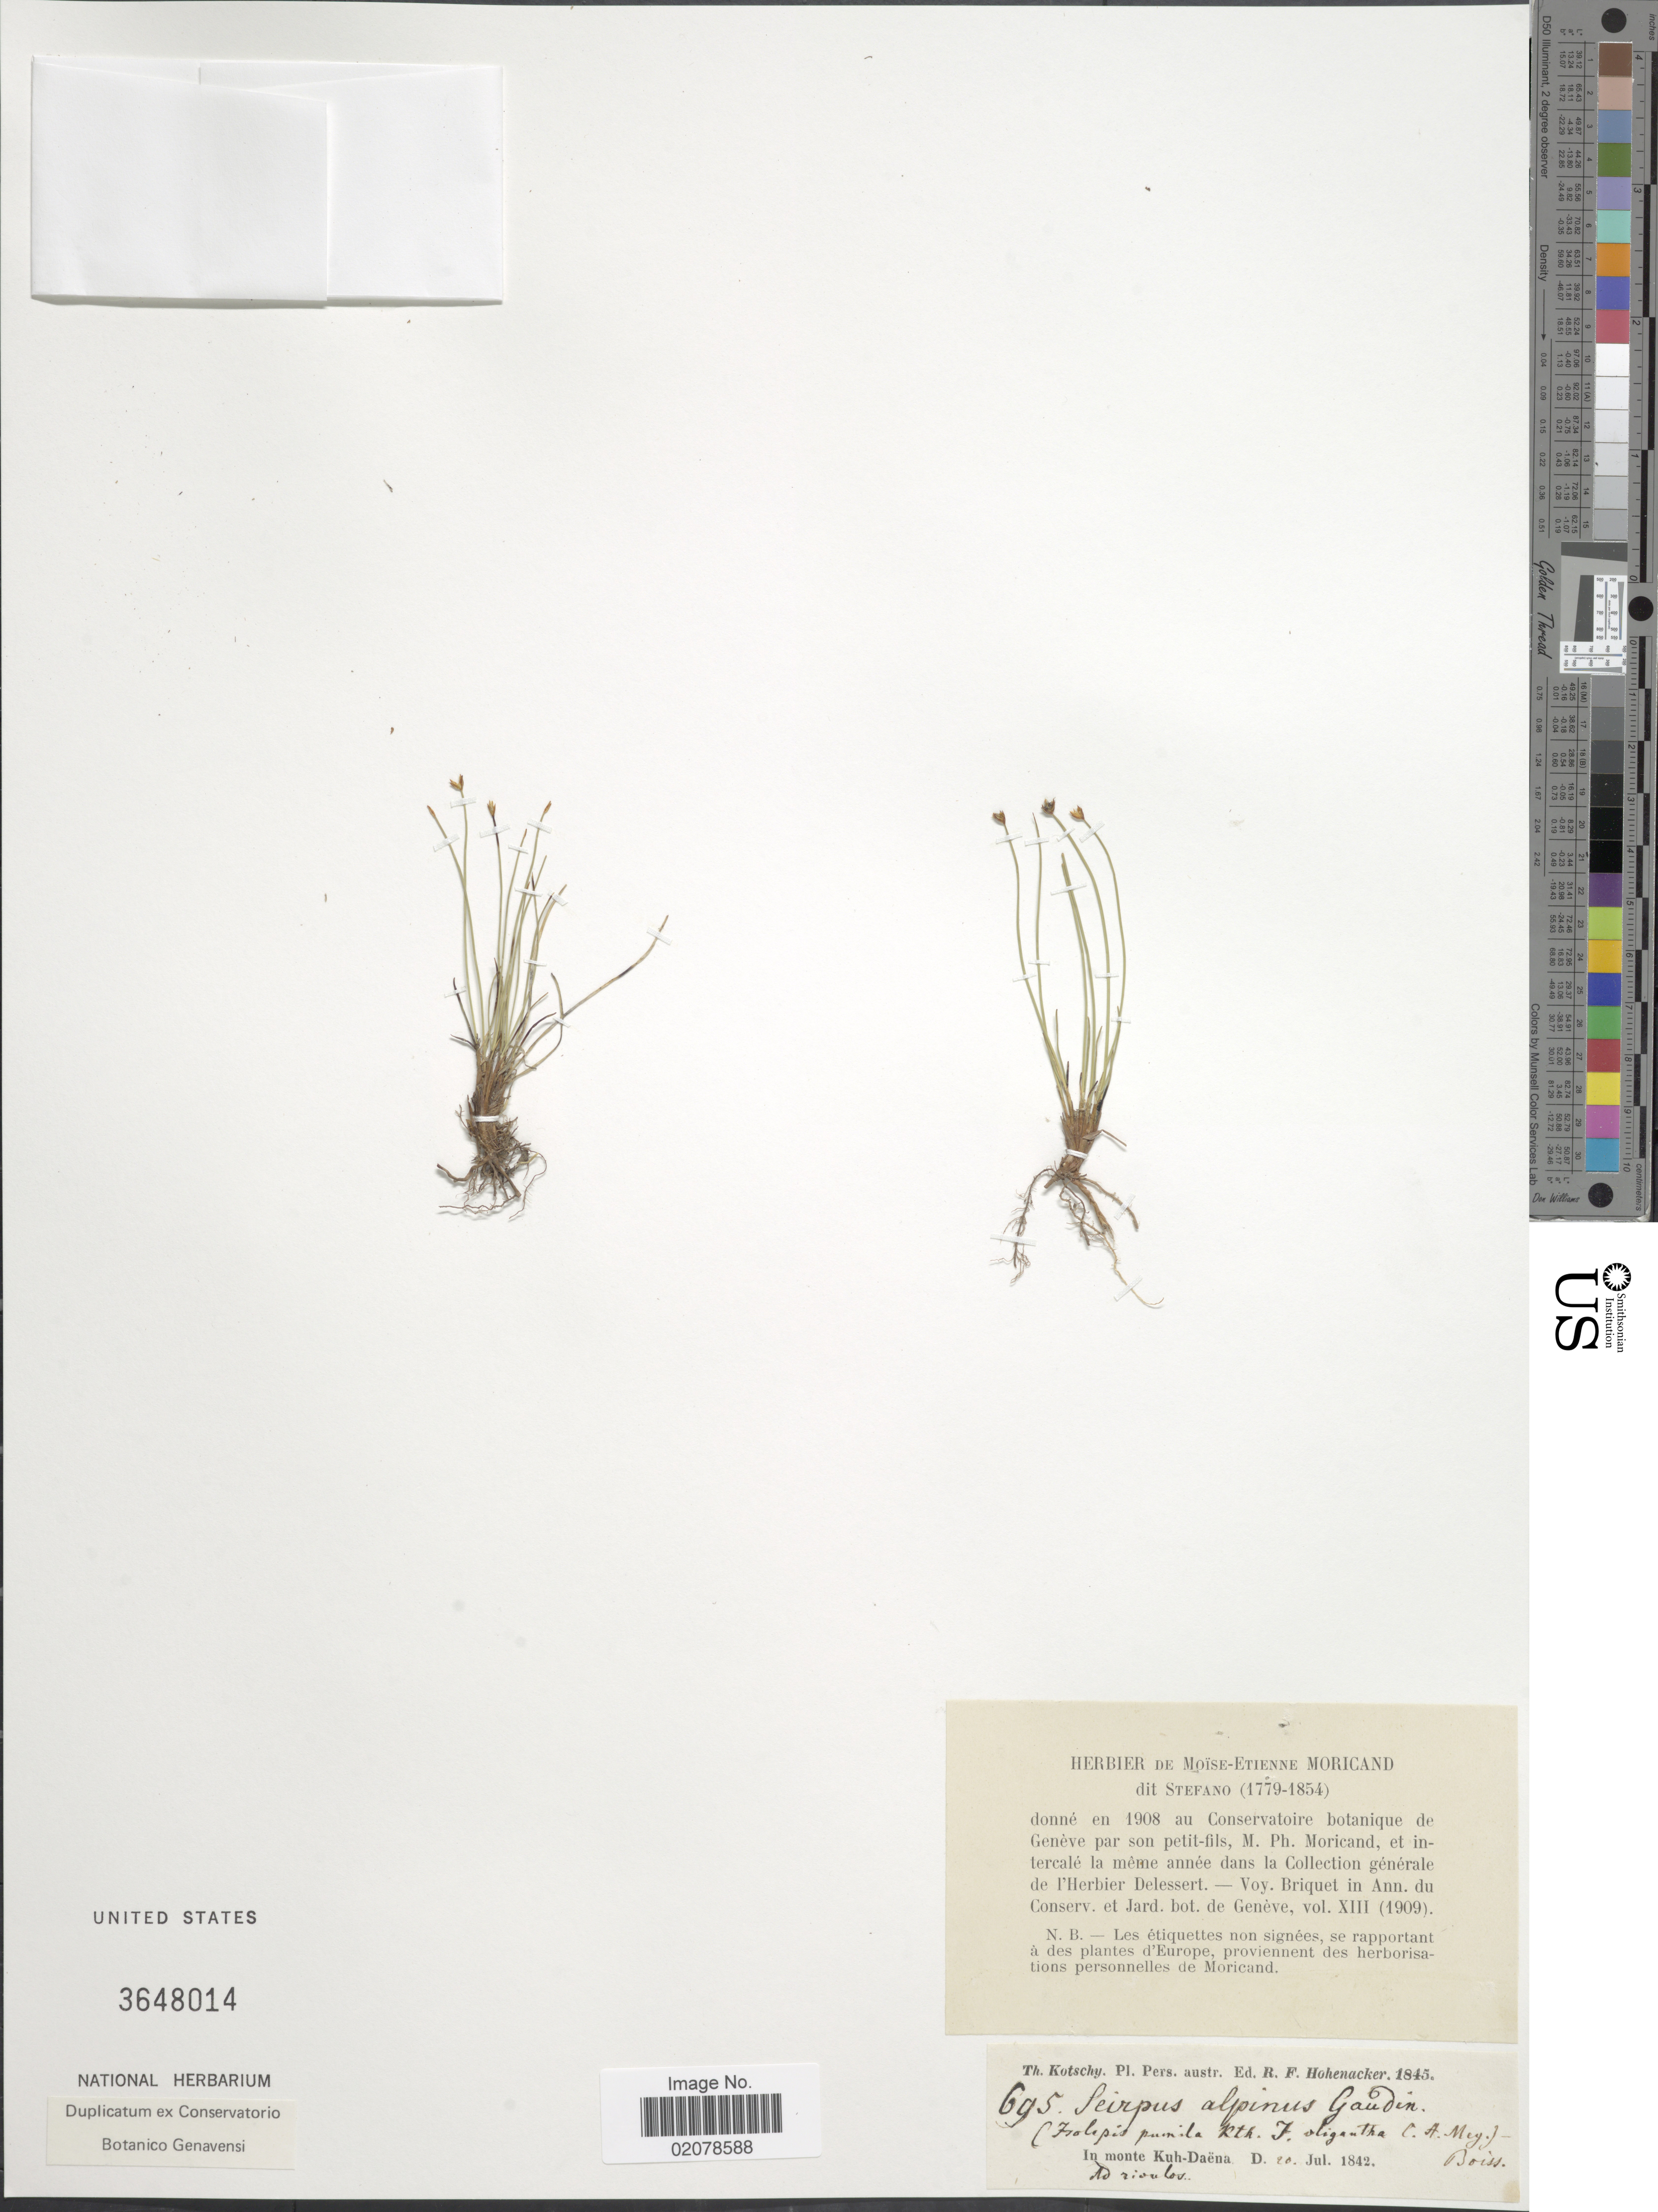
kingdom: Plantae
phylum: Tracheophyta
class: Liliopsida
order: Poales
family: Cyperaceae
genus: Trichophorum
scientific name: Trichophorum cespitosum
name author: (L.) Hartm.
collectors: K. G. Kotschy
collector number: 695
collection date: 1842-07-20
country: Iran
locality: Pers. austr. In monte kuh-Daëna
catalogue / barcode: US 3648014